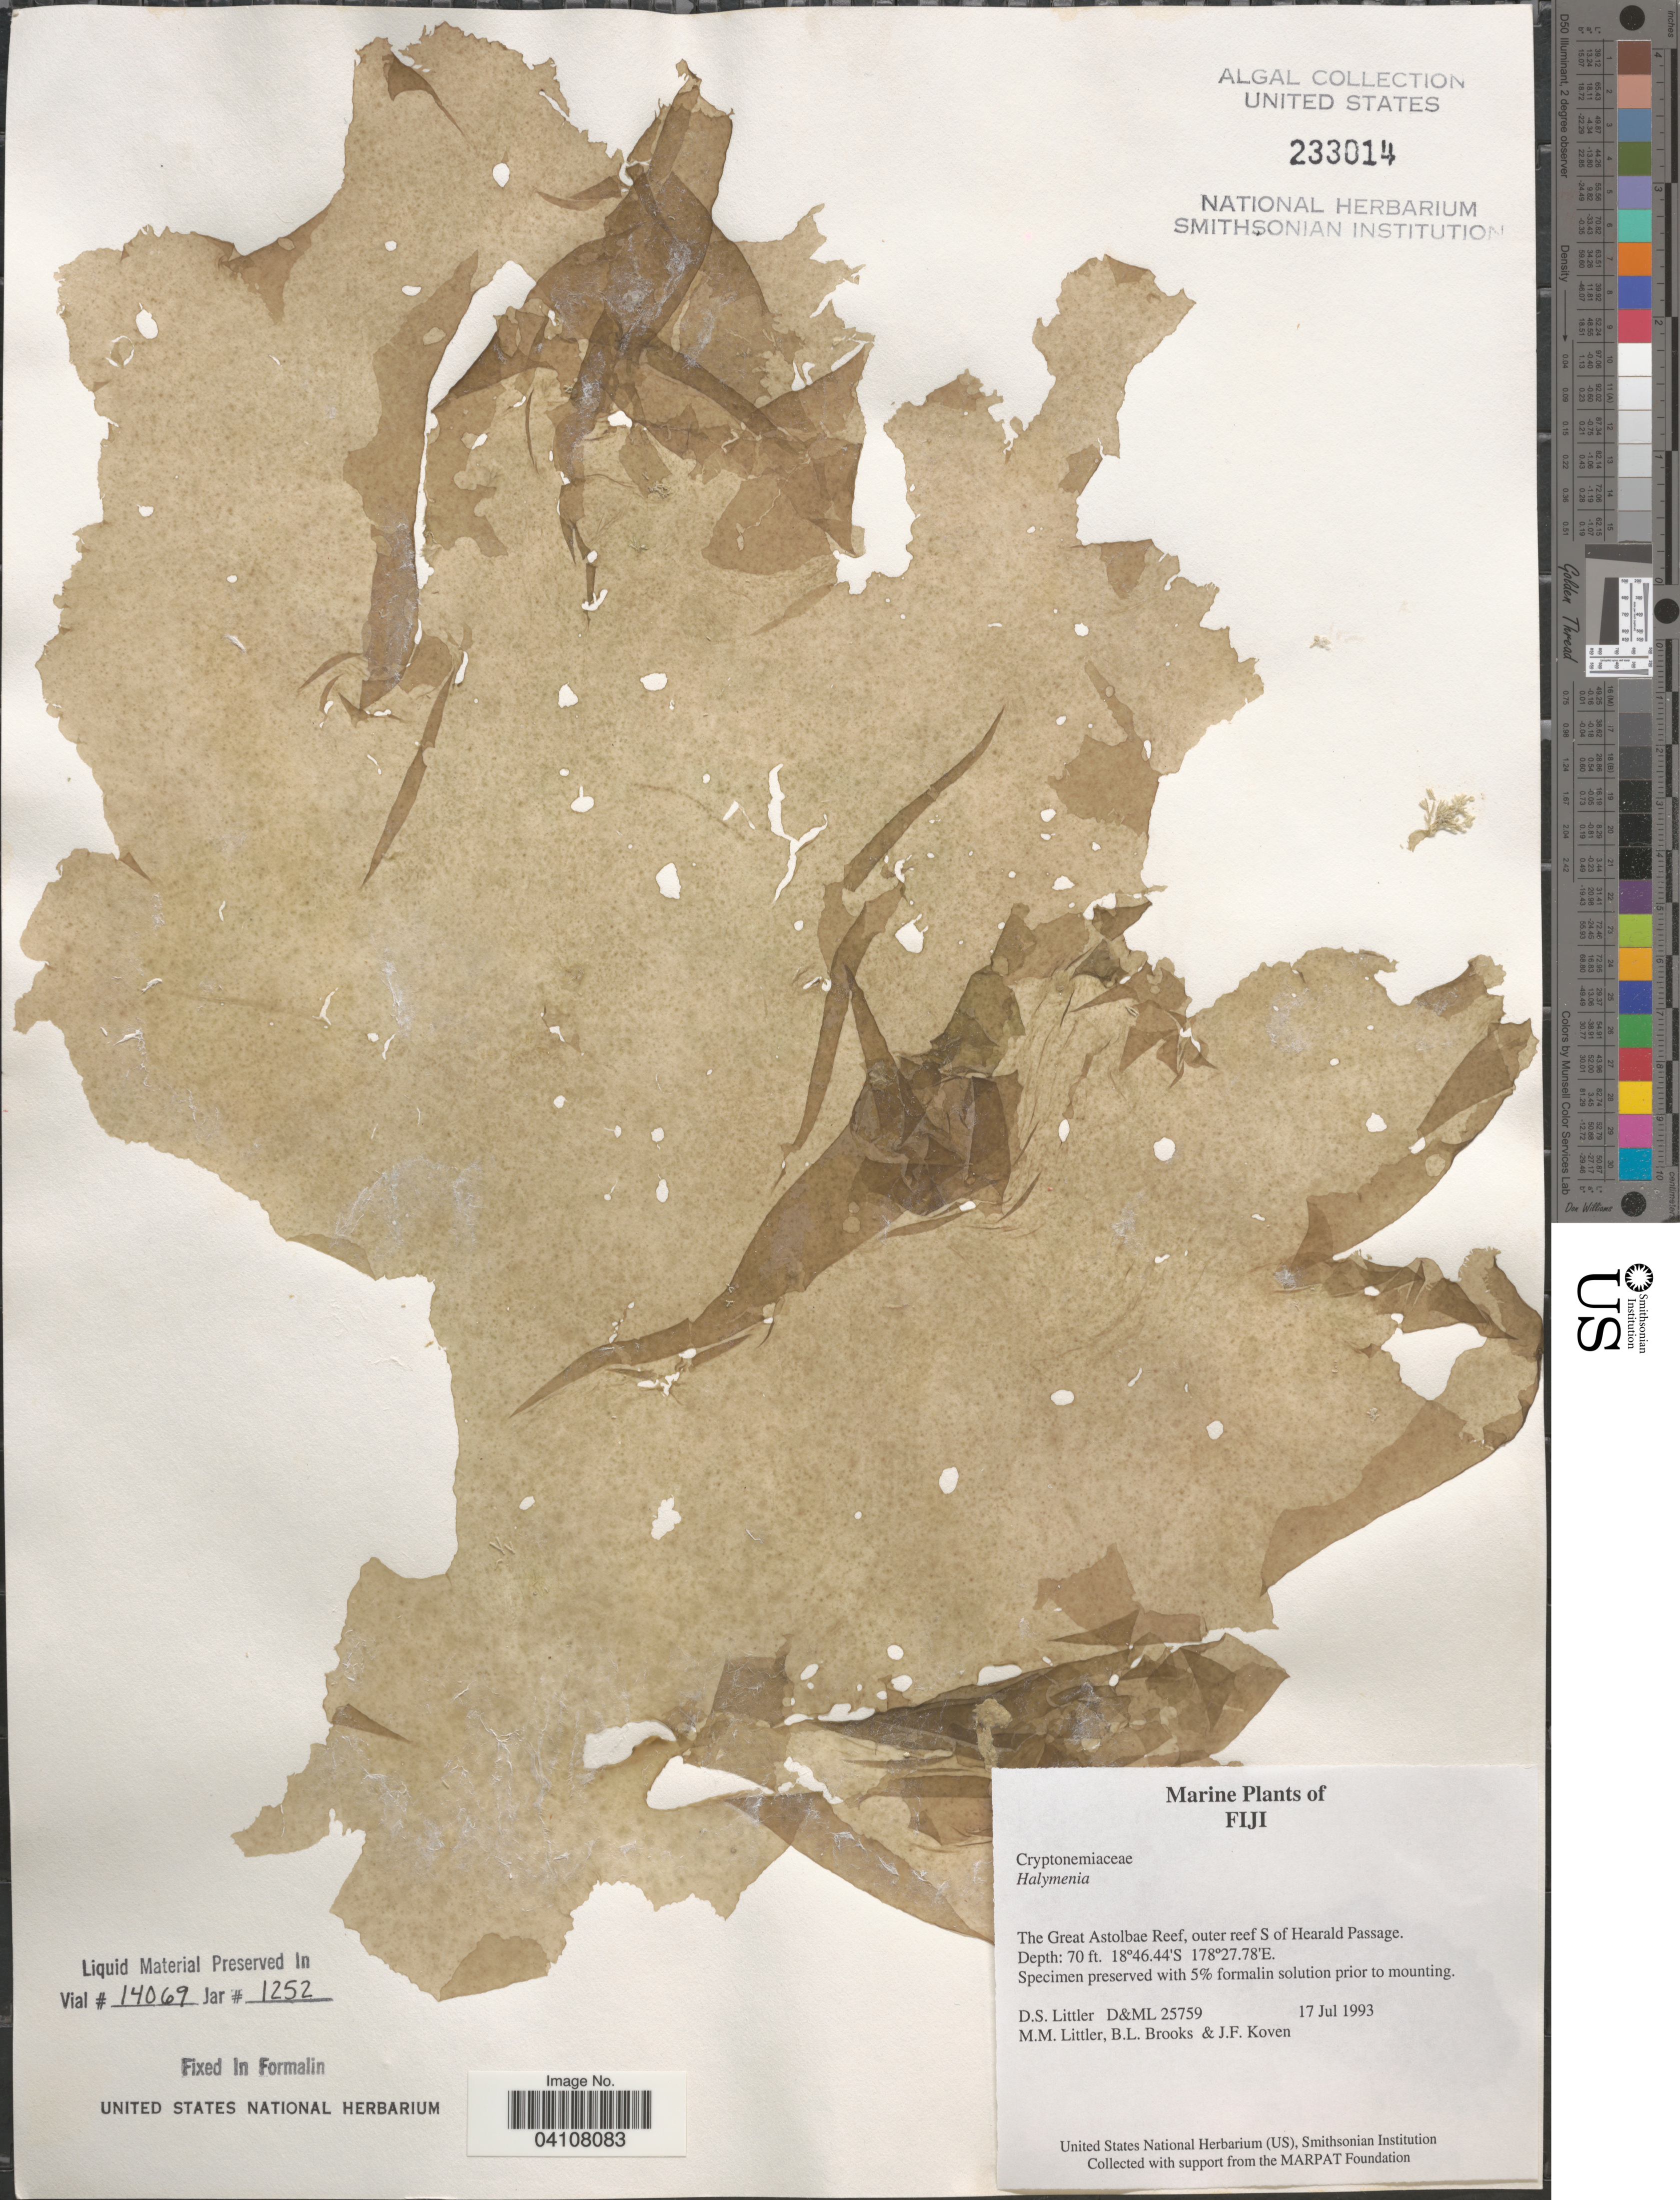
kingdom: Plantae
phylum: Rhodophyta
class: Florideophyceae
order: Halymeniales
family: Halymeniaceae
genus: Halymenia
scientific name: Halymenia sp.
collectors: D. S. Littler, B. Brooks & J. Koven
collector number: D&ML25759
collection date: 1993-07-17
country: Fiji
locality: The Great Astolbae Reef, outer reef S of Hearald Passage.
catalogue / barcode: US 233014